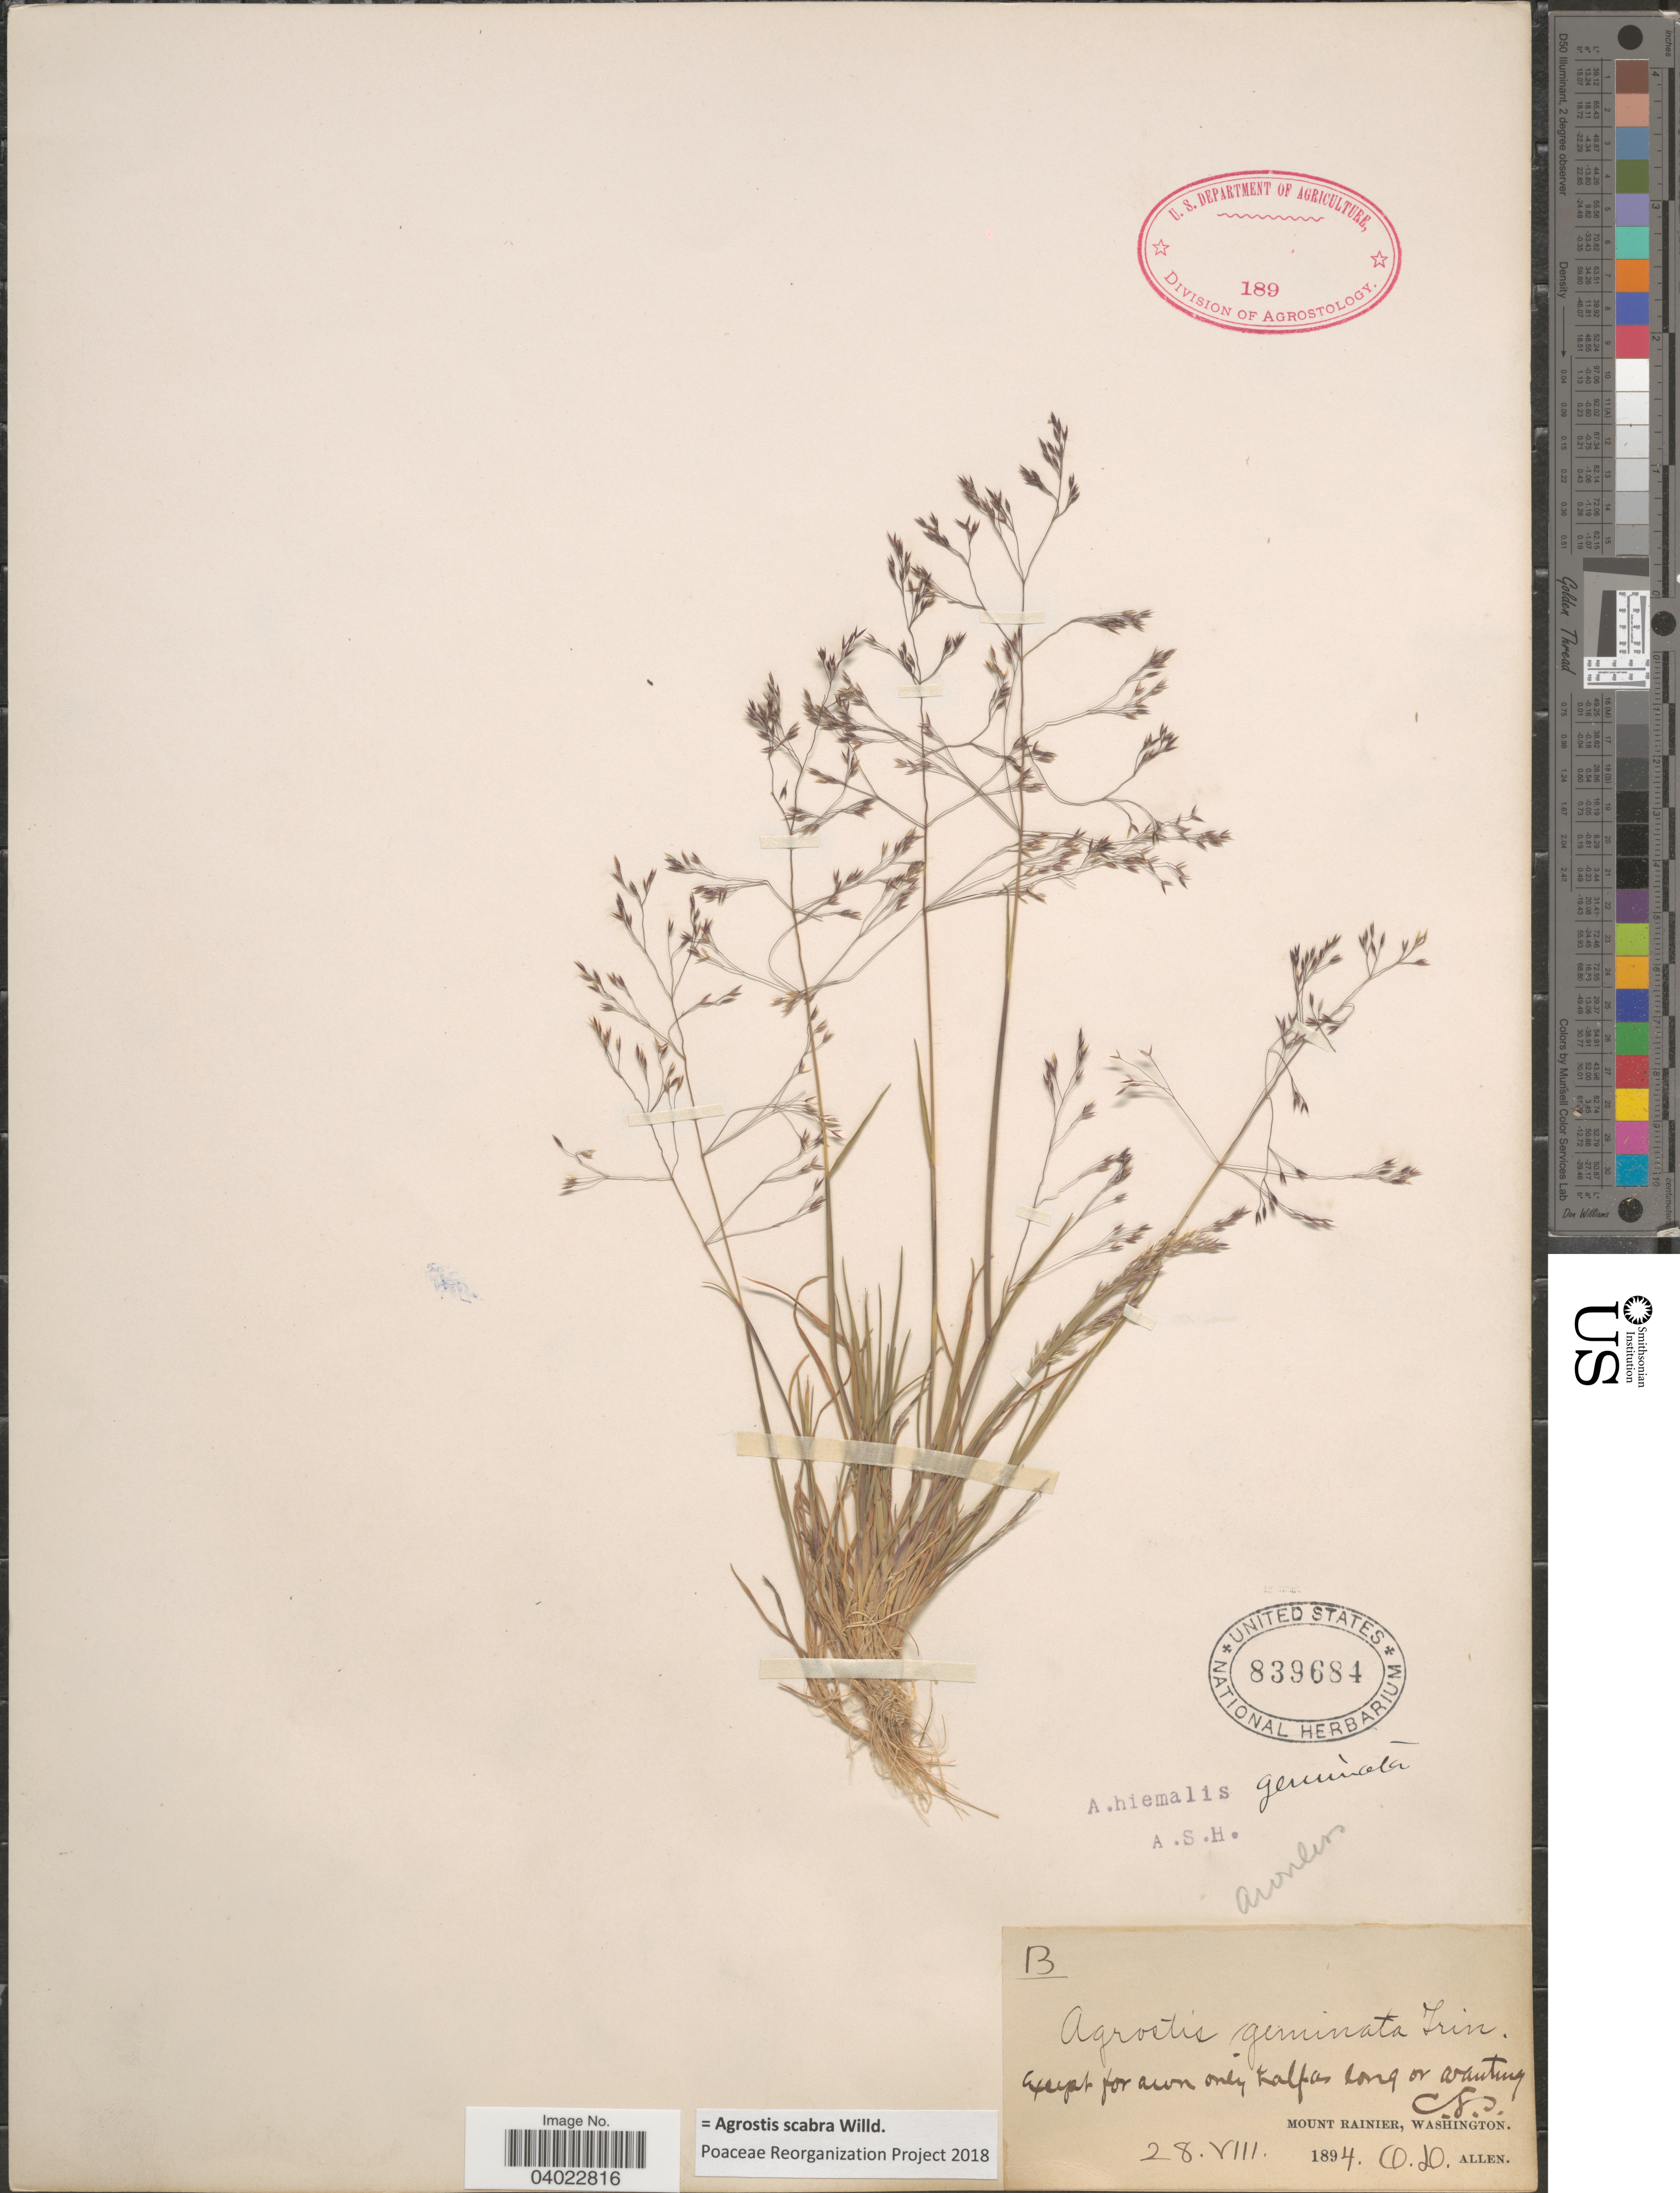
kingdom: Plantae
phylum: Tracheophyta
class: Liliopsida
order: Poales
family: Poaceae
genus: Agrostis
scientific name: Agrostis scabra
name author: Willd.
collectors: O. D. Allen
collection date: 1894-08-28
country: United States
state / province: Washington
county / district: Pierce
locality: Mount Rainier.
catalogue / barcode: US 839684